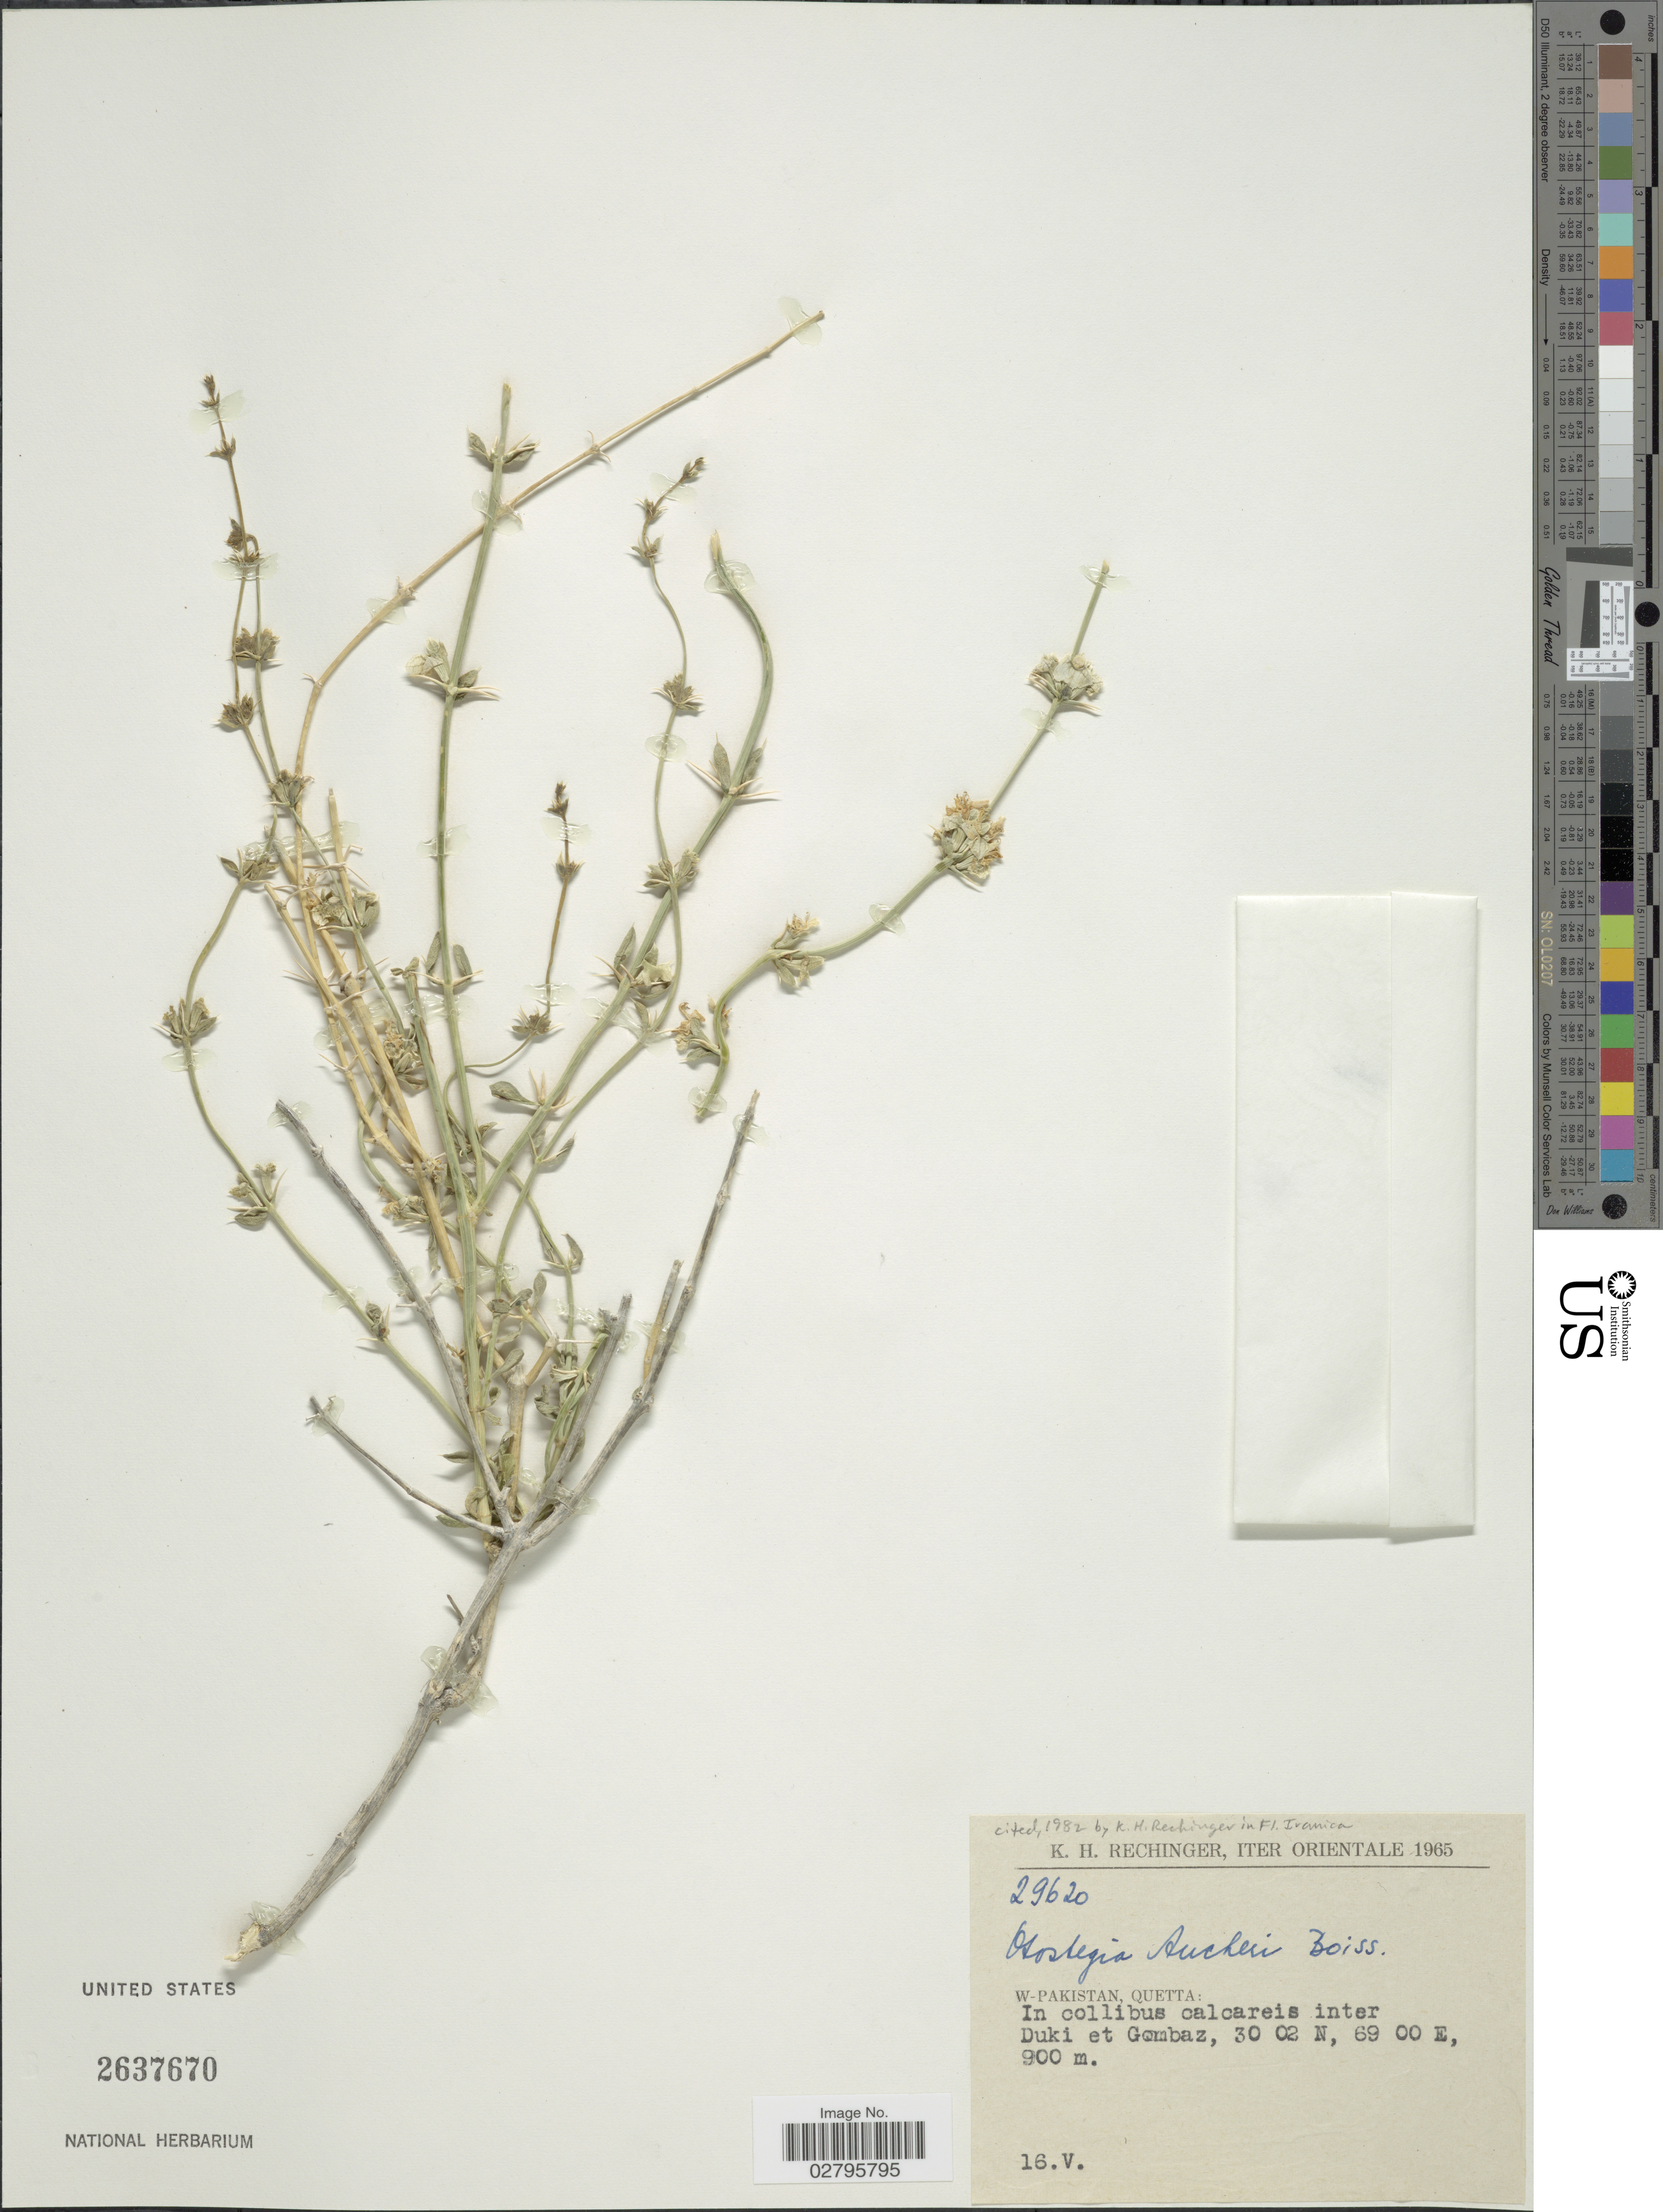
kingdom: Plantae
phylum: Tracheophyta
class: Magnoliopsida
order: Lamiales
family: Lamiaceae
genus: Otostegia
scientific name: Otostegia aucheri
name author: Boiss.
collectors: K. H. Rechinger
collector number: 29620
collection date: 1965-05-16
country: Pakistan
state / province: Balochistan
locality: Orientale, W-Pakistan, In collibus calcareis inter Duki et Gombaz.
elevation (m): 900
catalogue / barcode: US 2637670